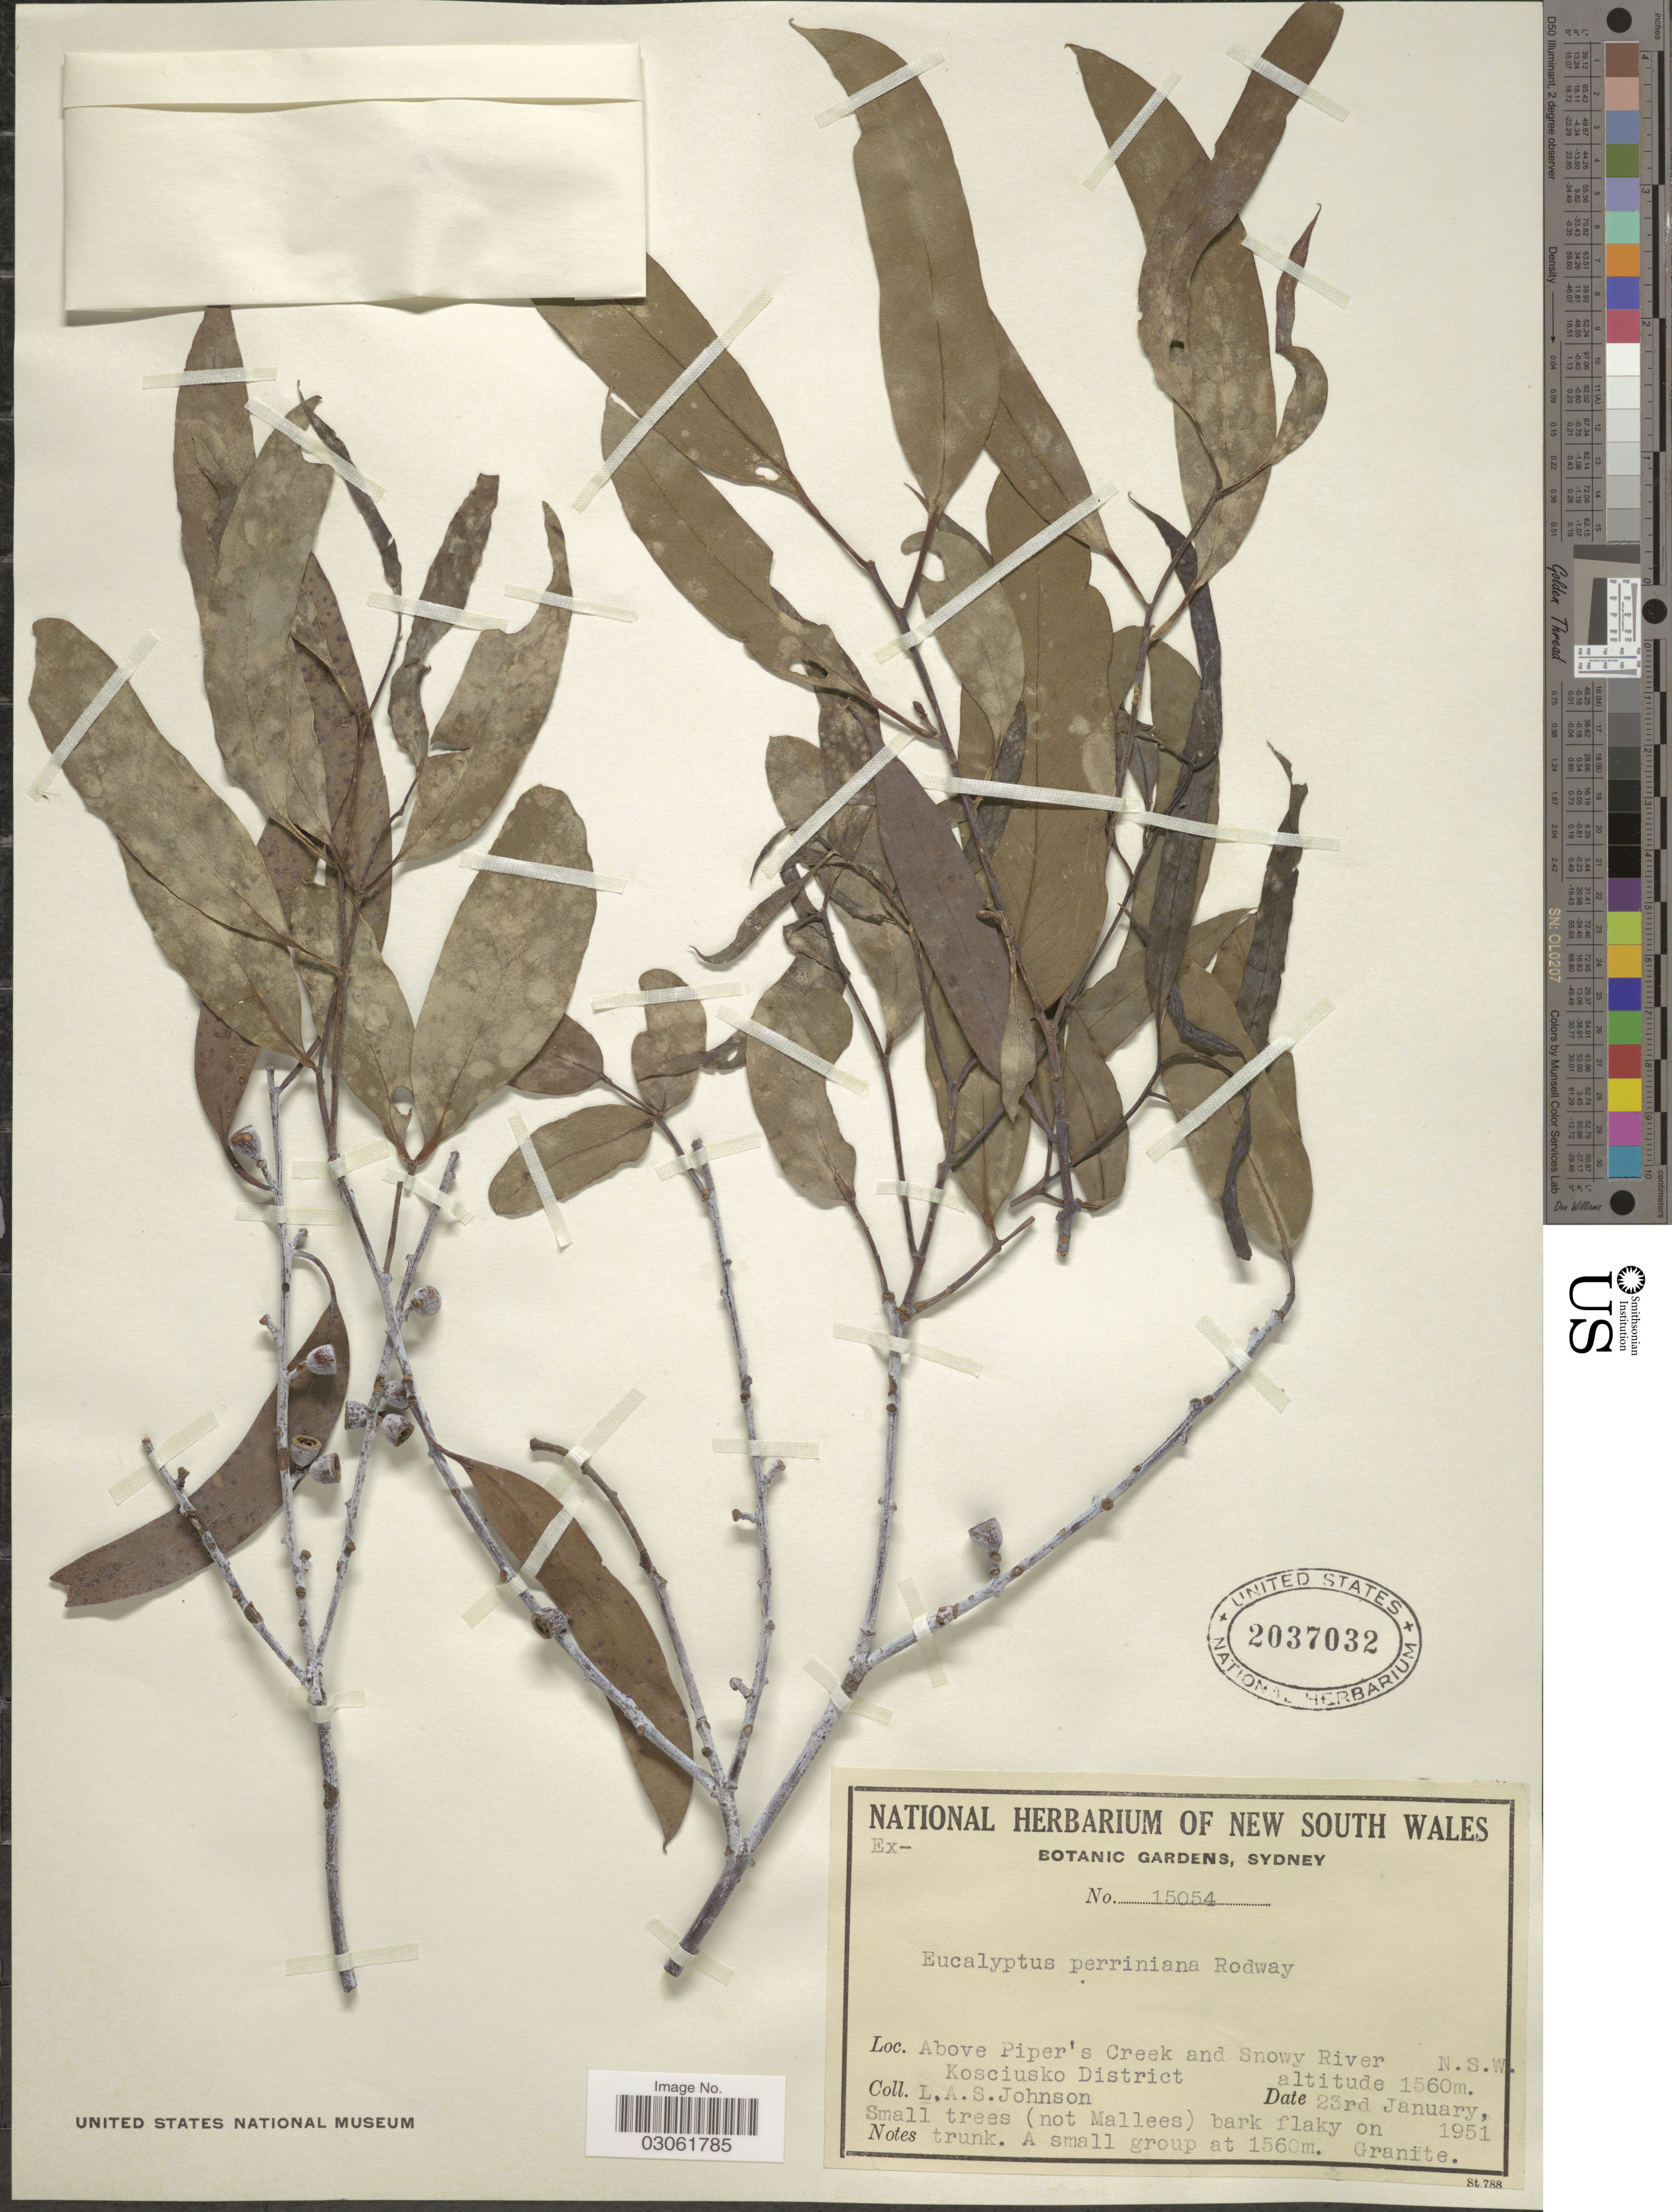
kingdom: Plantae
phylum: Tracheophyta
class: Magnoliopsida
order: Myrtales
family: Myrtaceae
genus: Eucalyptus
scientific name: Eucalyptus perriniana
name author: F. Muell. ex Rodway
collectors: L. A. S. Johnson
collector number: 15054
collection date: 1951-01-23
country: Australia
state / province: New South Wales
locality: Above Piper's Creek and Snowy River, Kosciusko District.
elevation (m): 1560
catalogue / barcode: US 2037032